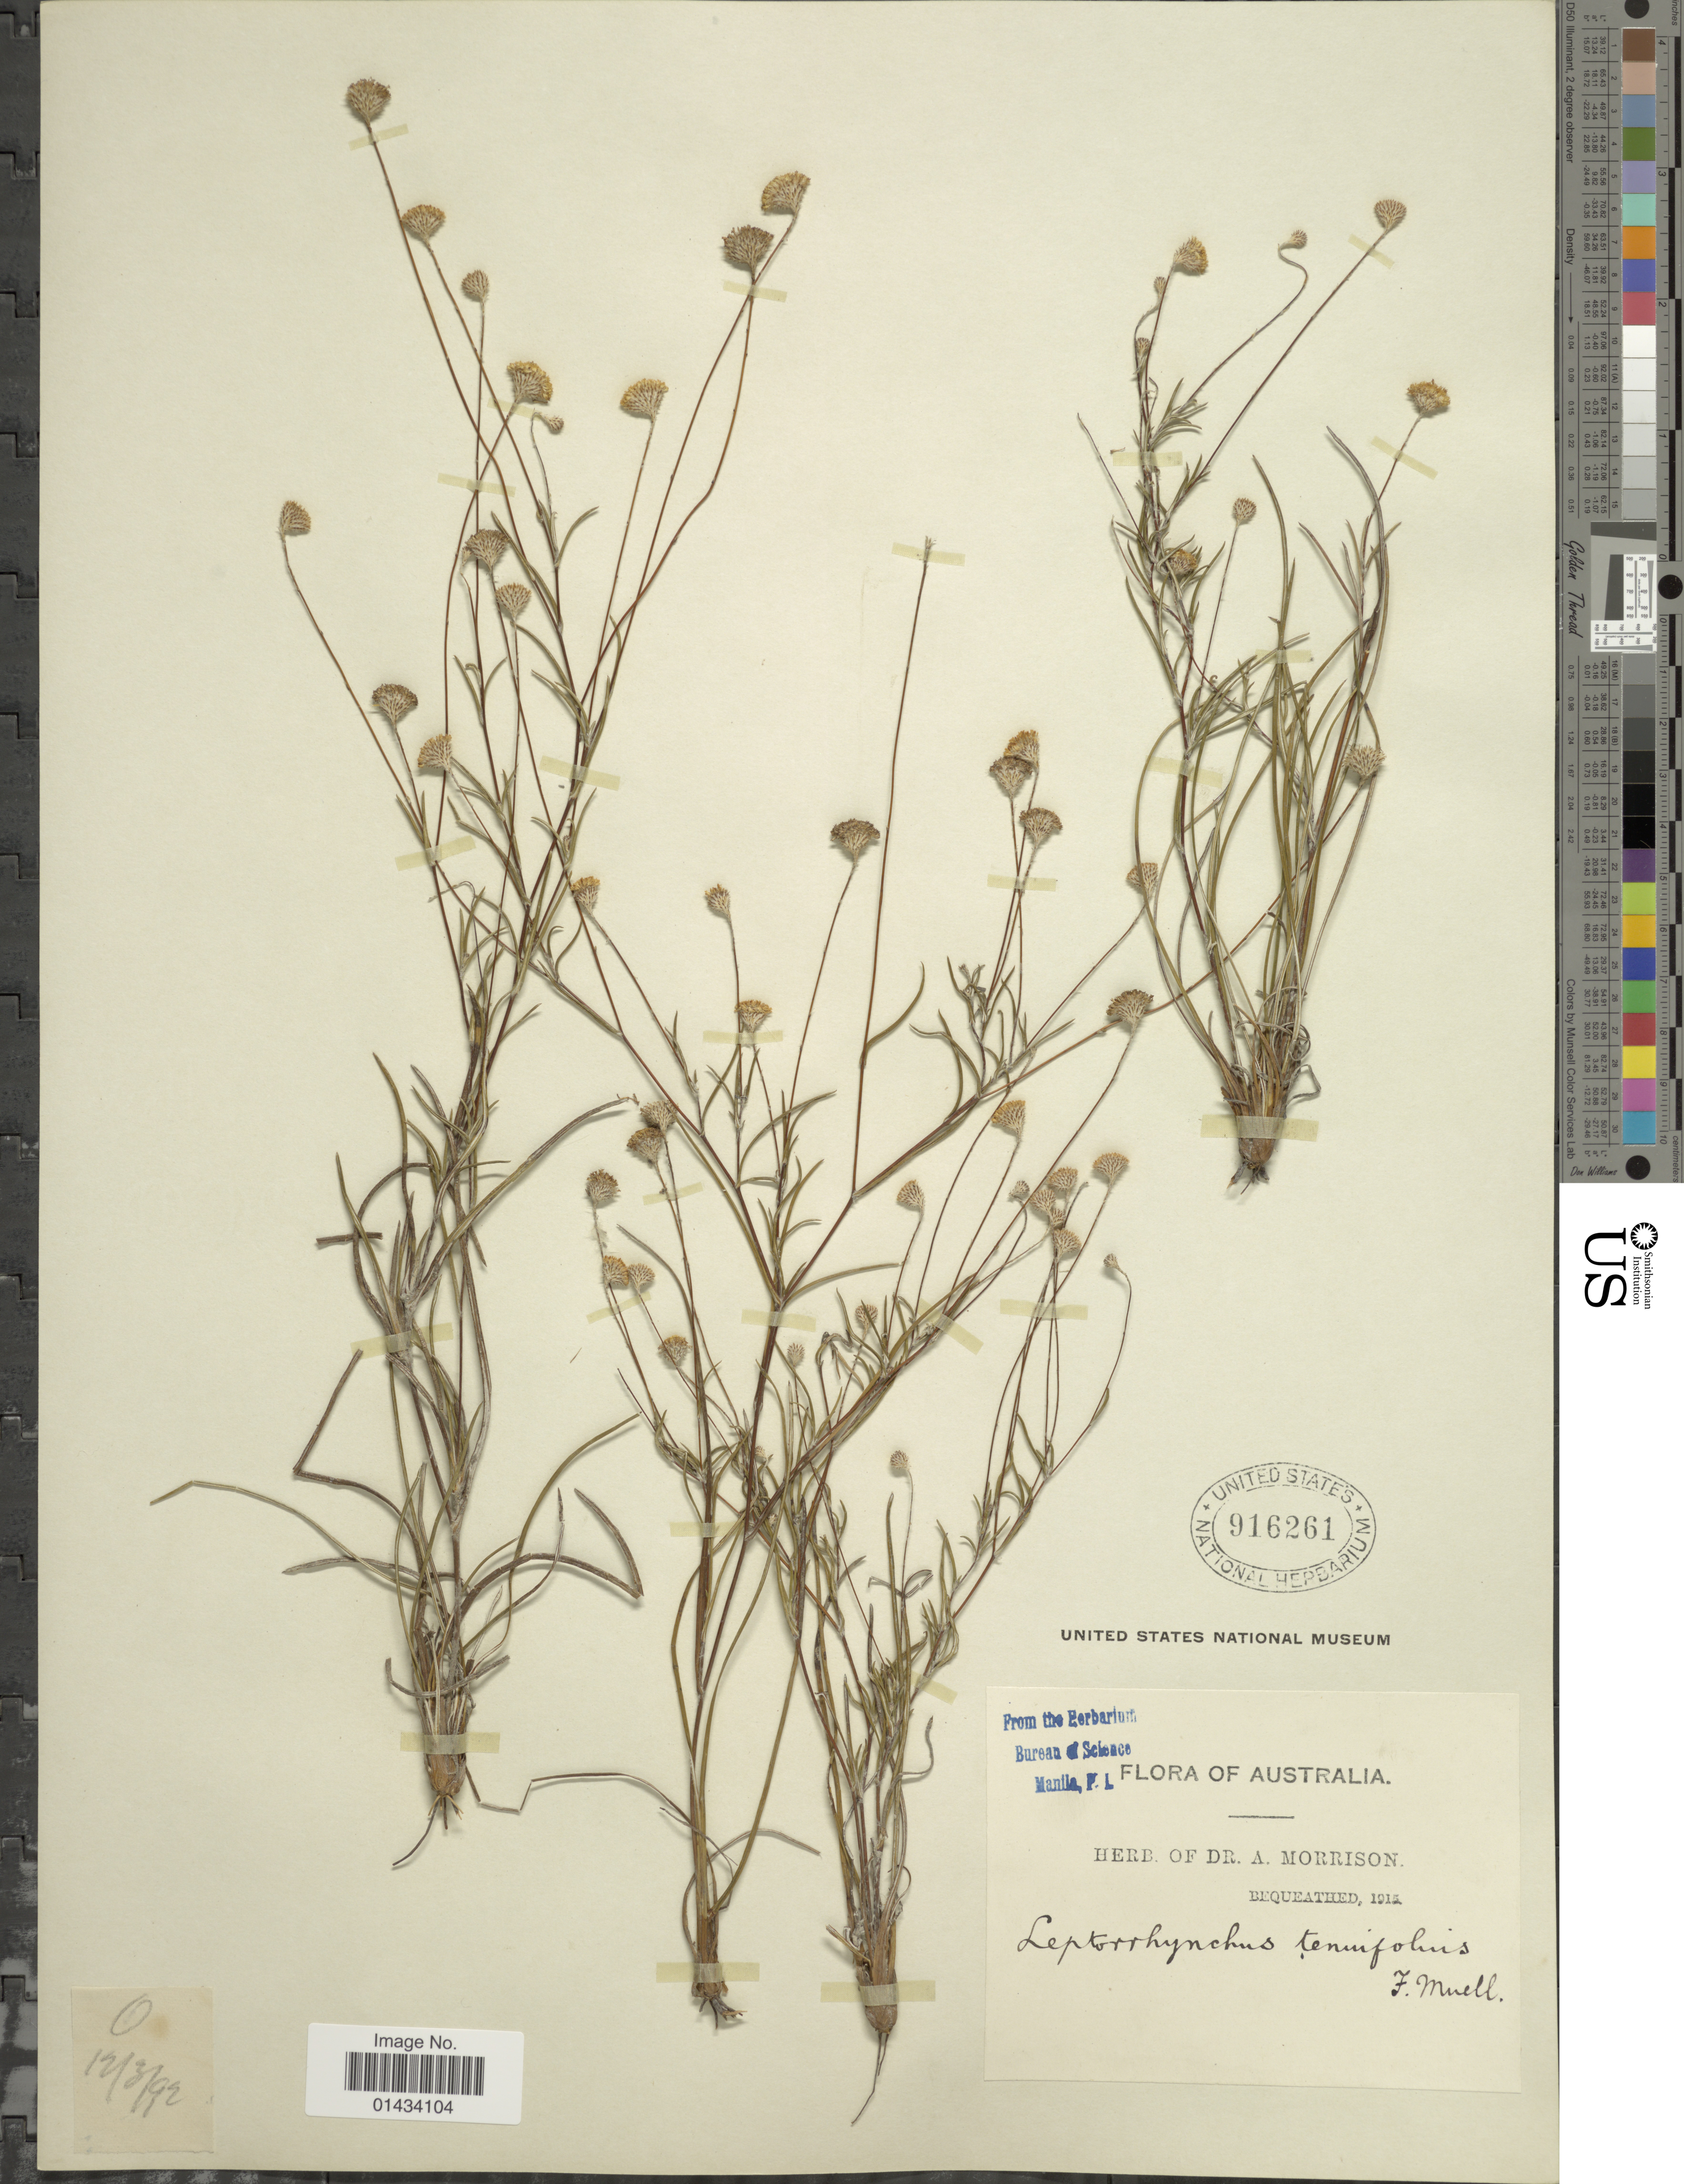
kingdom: Plantae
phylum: Tracheophyta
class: Magnoliopsida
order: Asterales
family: Asteraceae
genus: Leptorhynchos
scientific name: Leptorhynchos tenuifolius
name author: F. Muell.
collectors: ex herb. Dr. A. Morrison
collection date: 1915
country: Australia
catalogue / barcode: US 916261